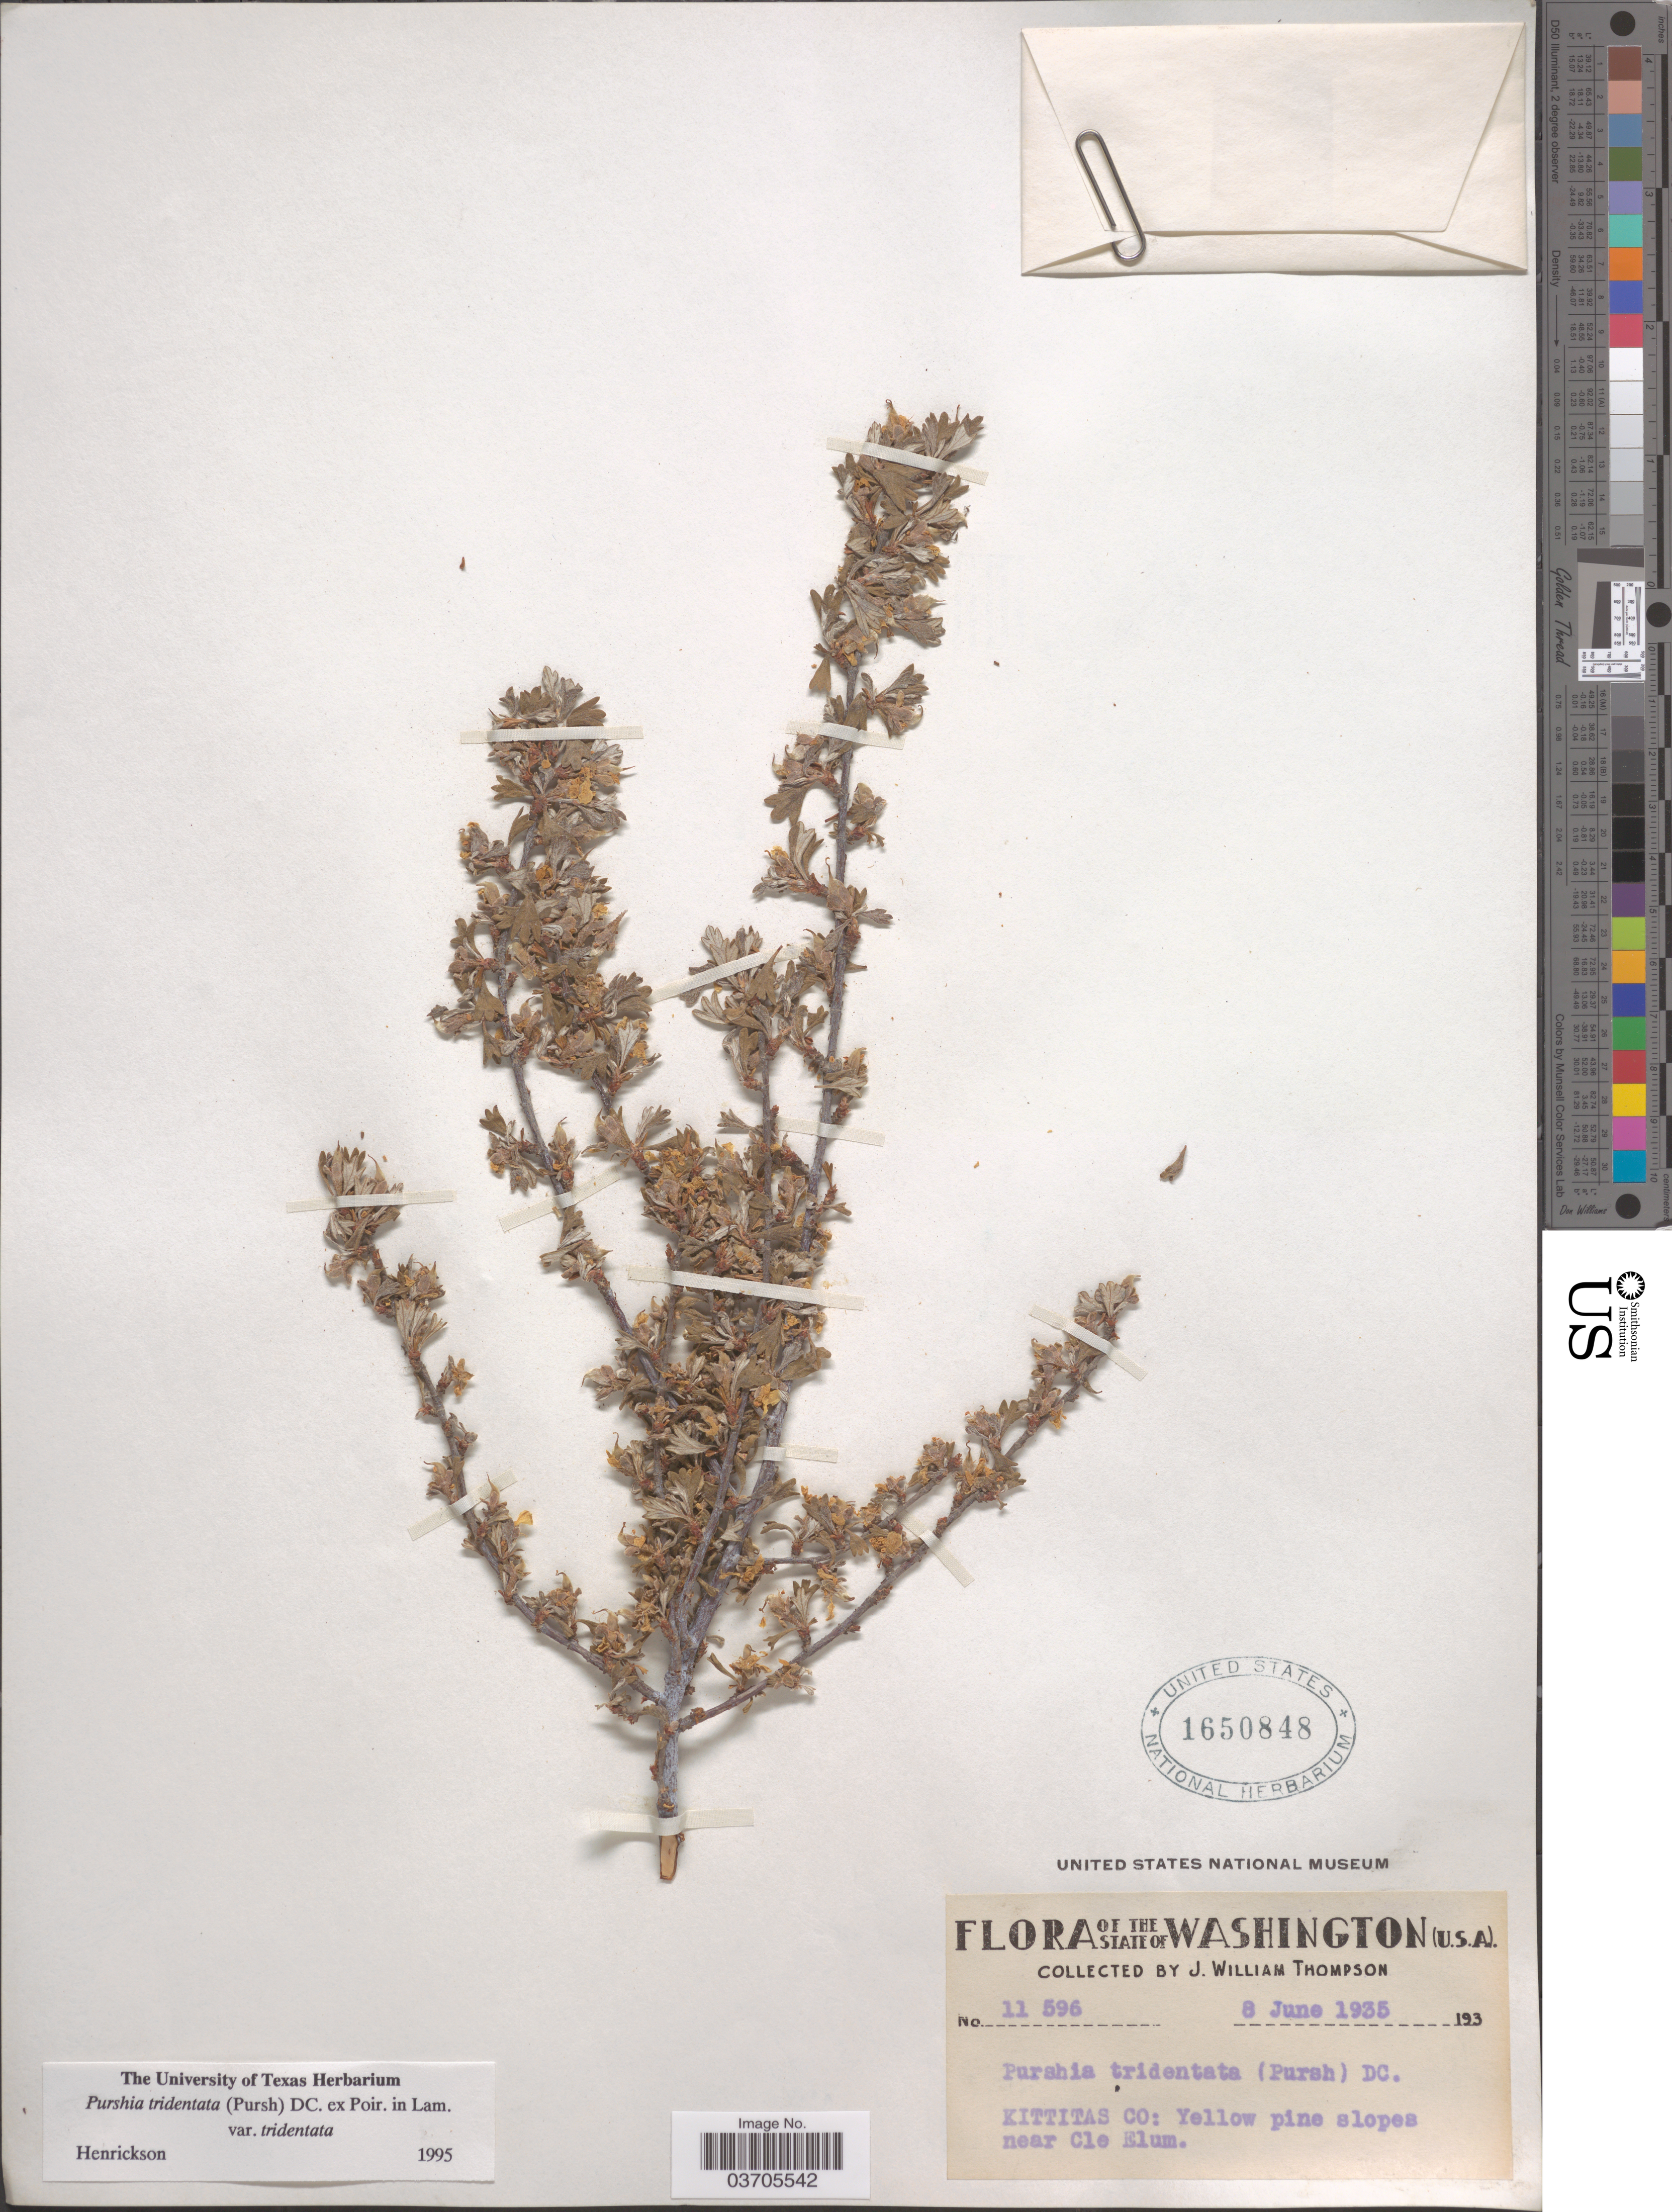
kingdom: Plantae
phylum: Tracheophyta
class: Magnoliopsida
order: Rosales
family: Rosaceae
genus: Purshia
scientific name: Purshia tridentata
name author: (Pursh) DC.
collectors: J. W. Thompson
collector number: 11596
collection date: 1935-06-08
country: United States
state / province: Washington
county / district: Kittitas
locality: Kittitas Co: Yellow pine slopes near Cle Elum.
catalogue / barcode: US 1650848